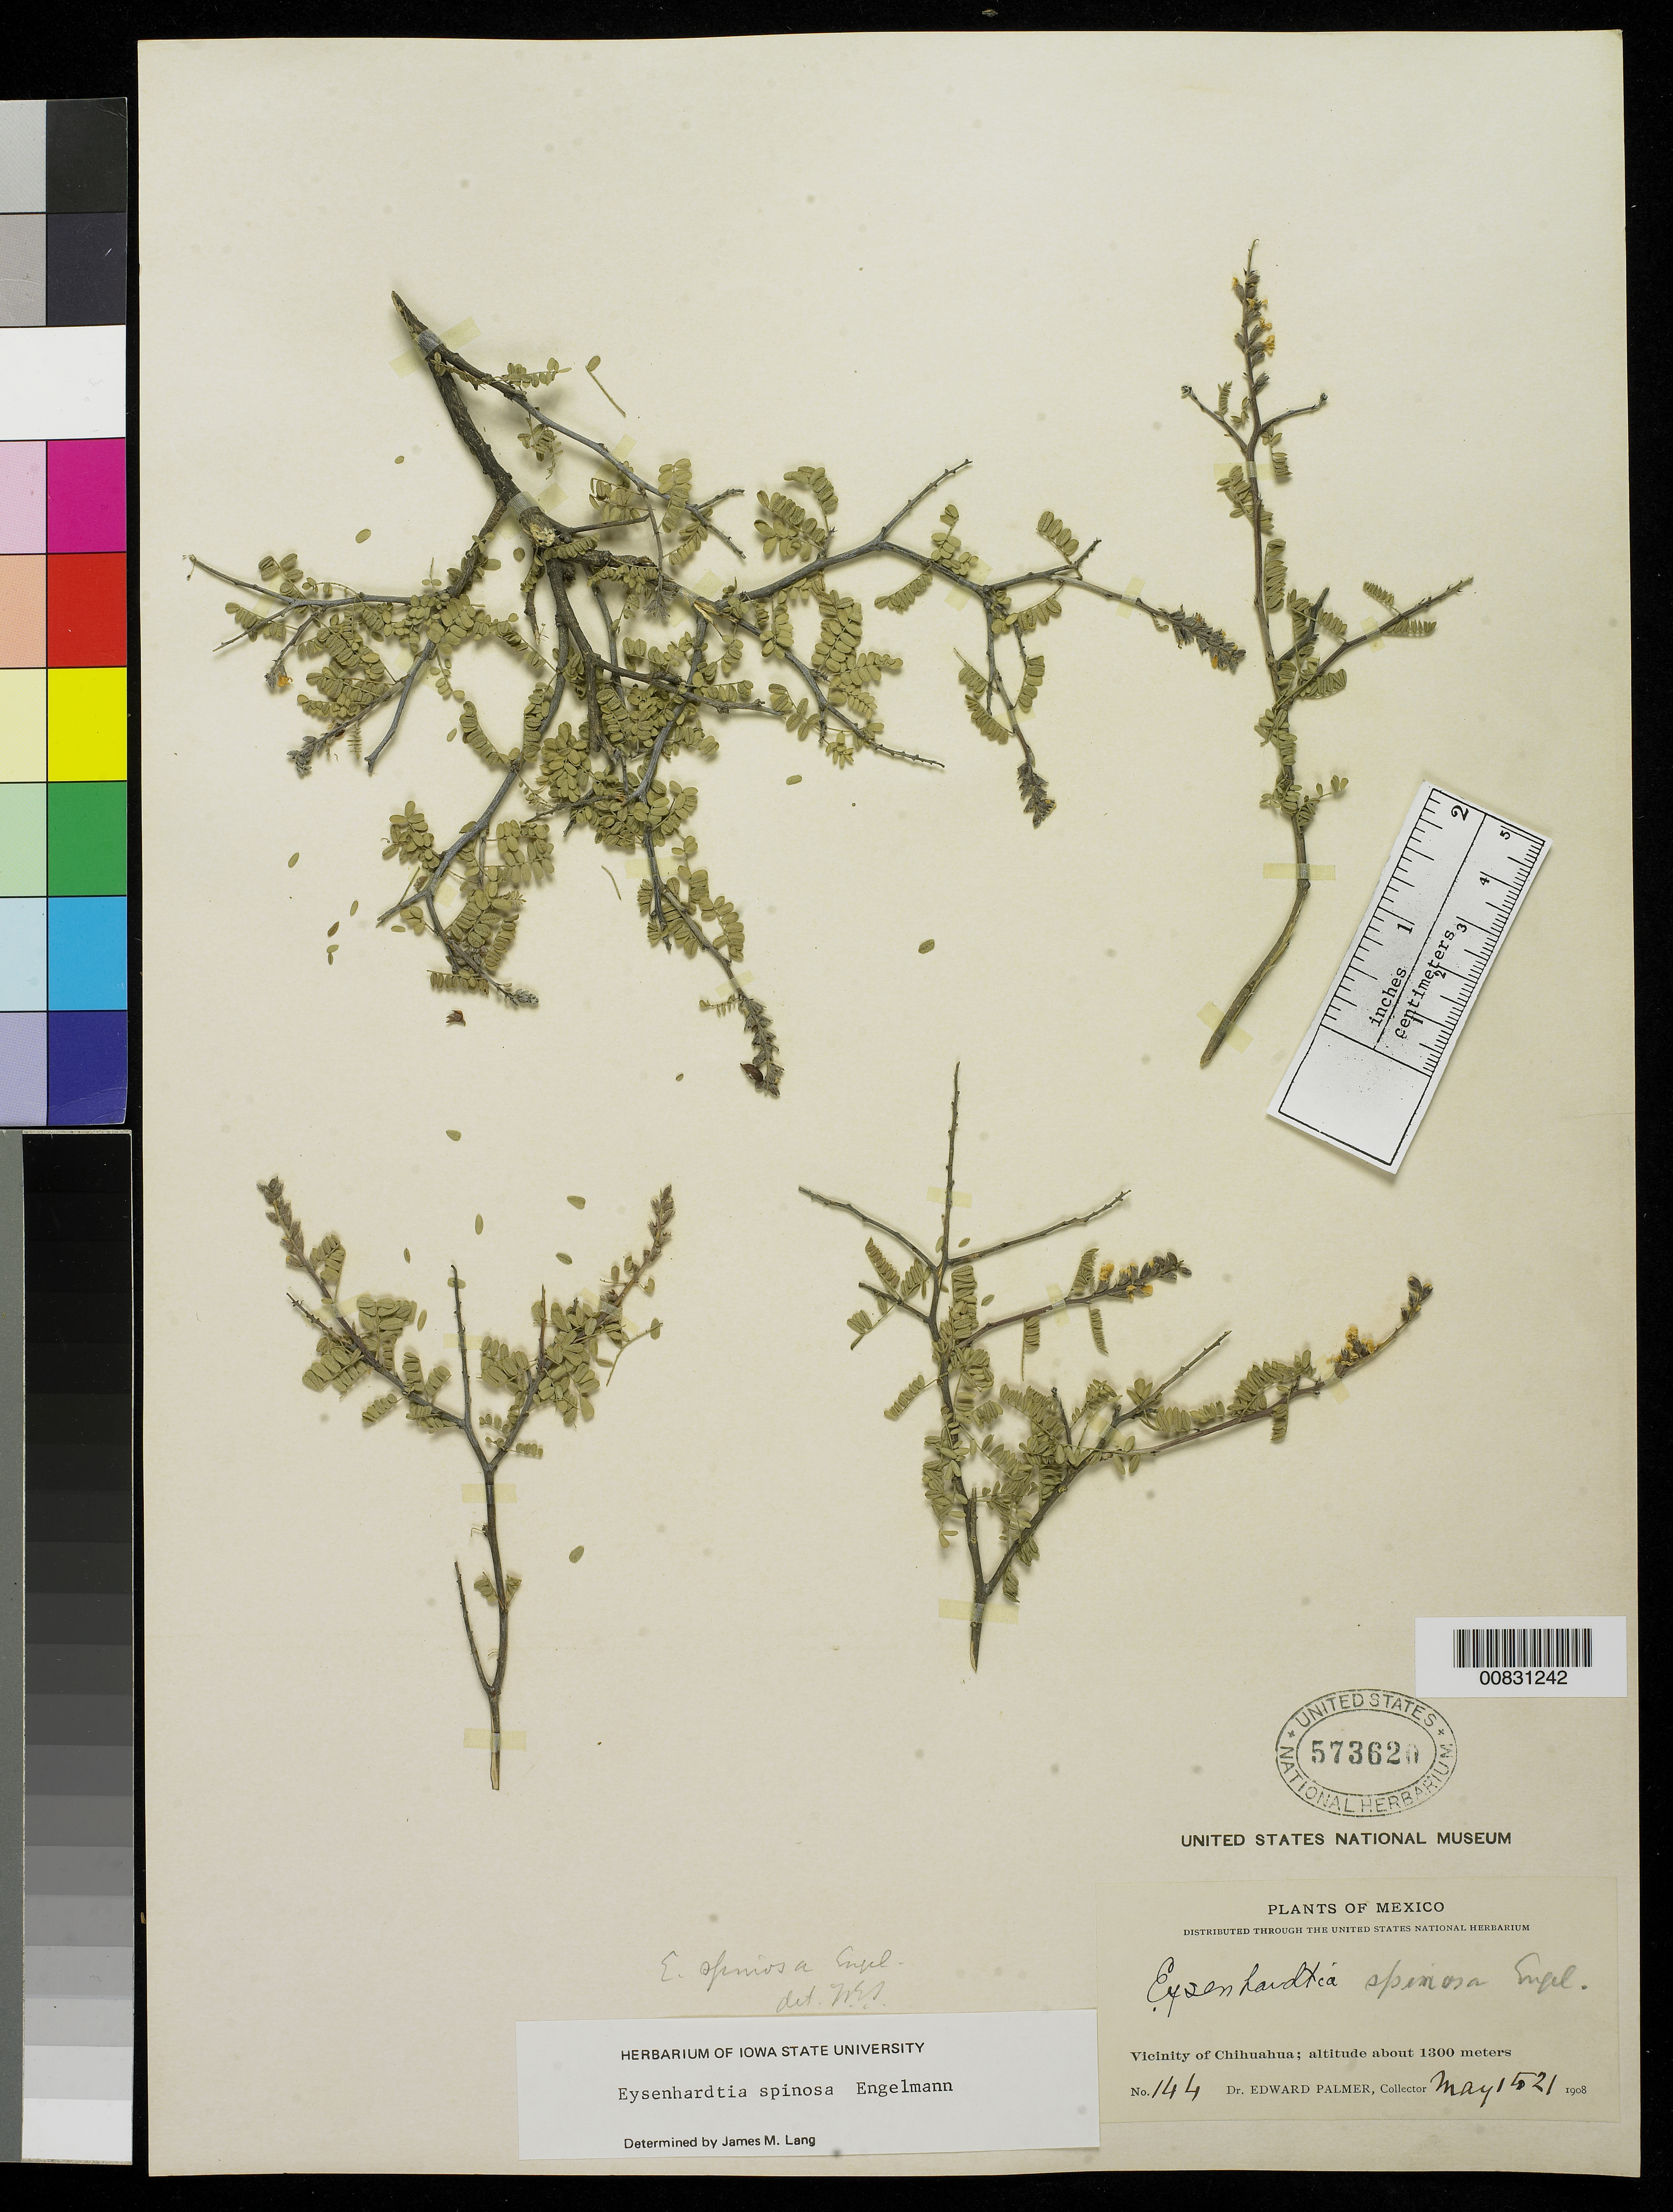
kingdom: Plantae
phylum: Tracheophyta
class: Magnoliopsida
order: Fabales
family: Fabaceae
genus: Eysenhardtia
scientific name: Eysenhardtia spinosa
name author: Engelm. ex A. Gray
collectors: E. Palmer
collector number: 144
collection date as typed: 01 May 1908 to 21 May 1908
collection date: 1908-05-01/1908-05-21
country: Mexico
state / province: Chihuahua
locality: Vicinity of Chihuahua.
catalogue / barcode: US 573620